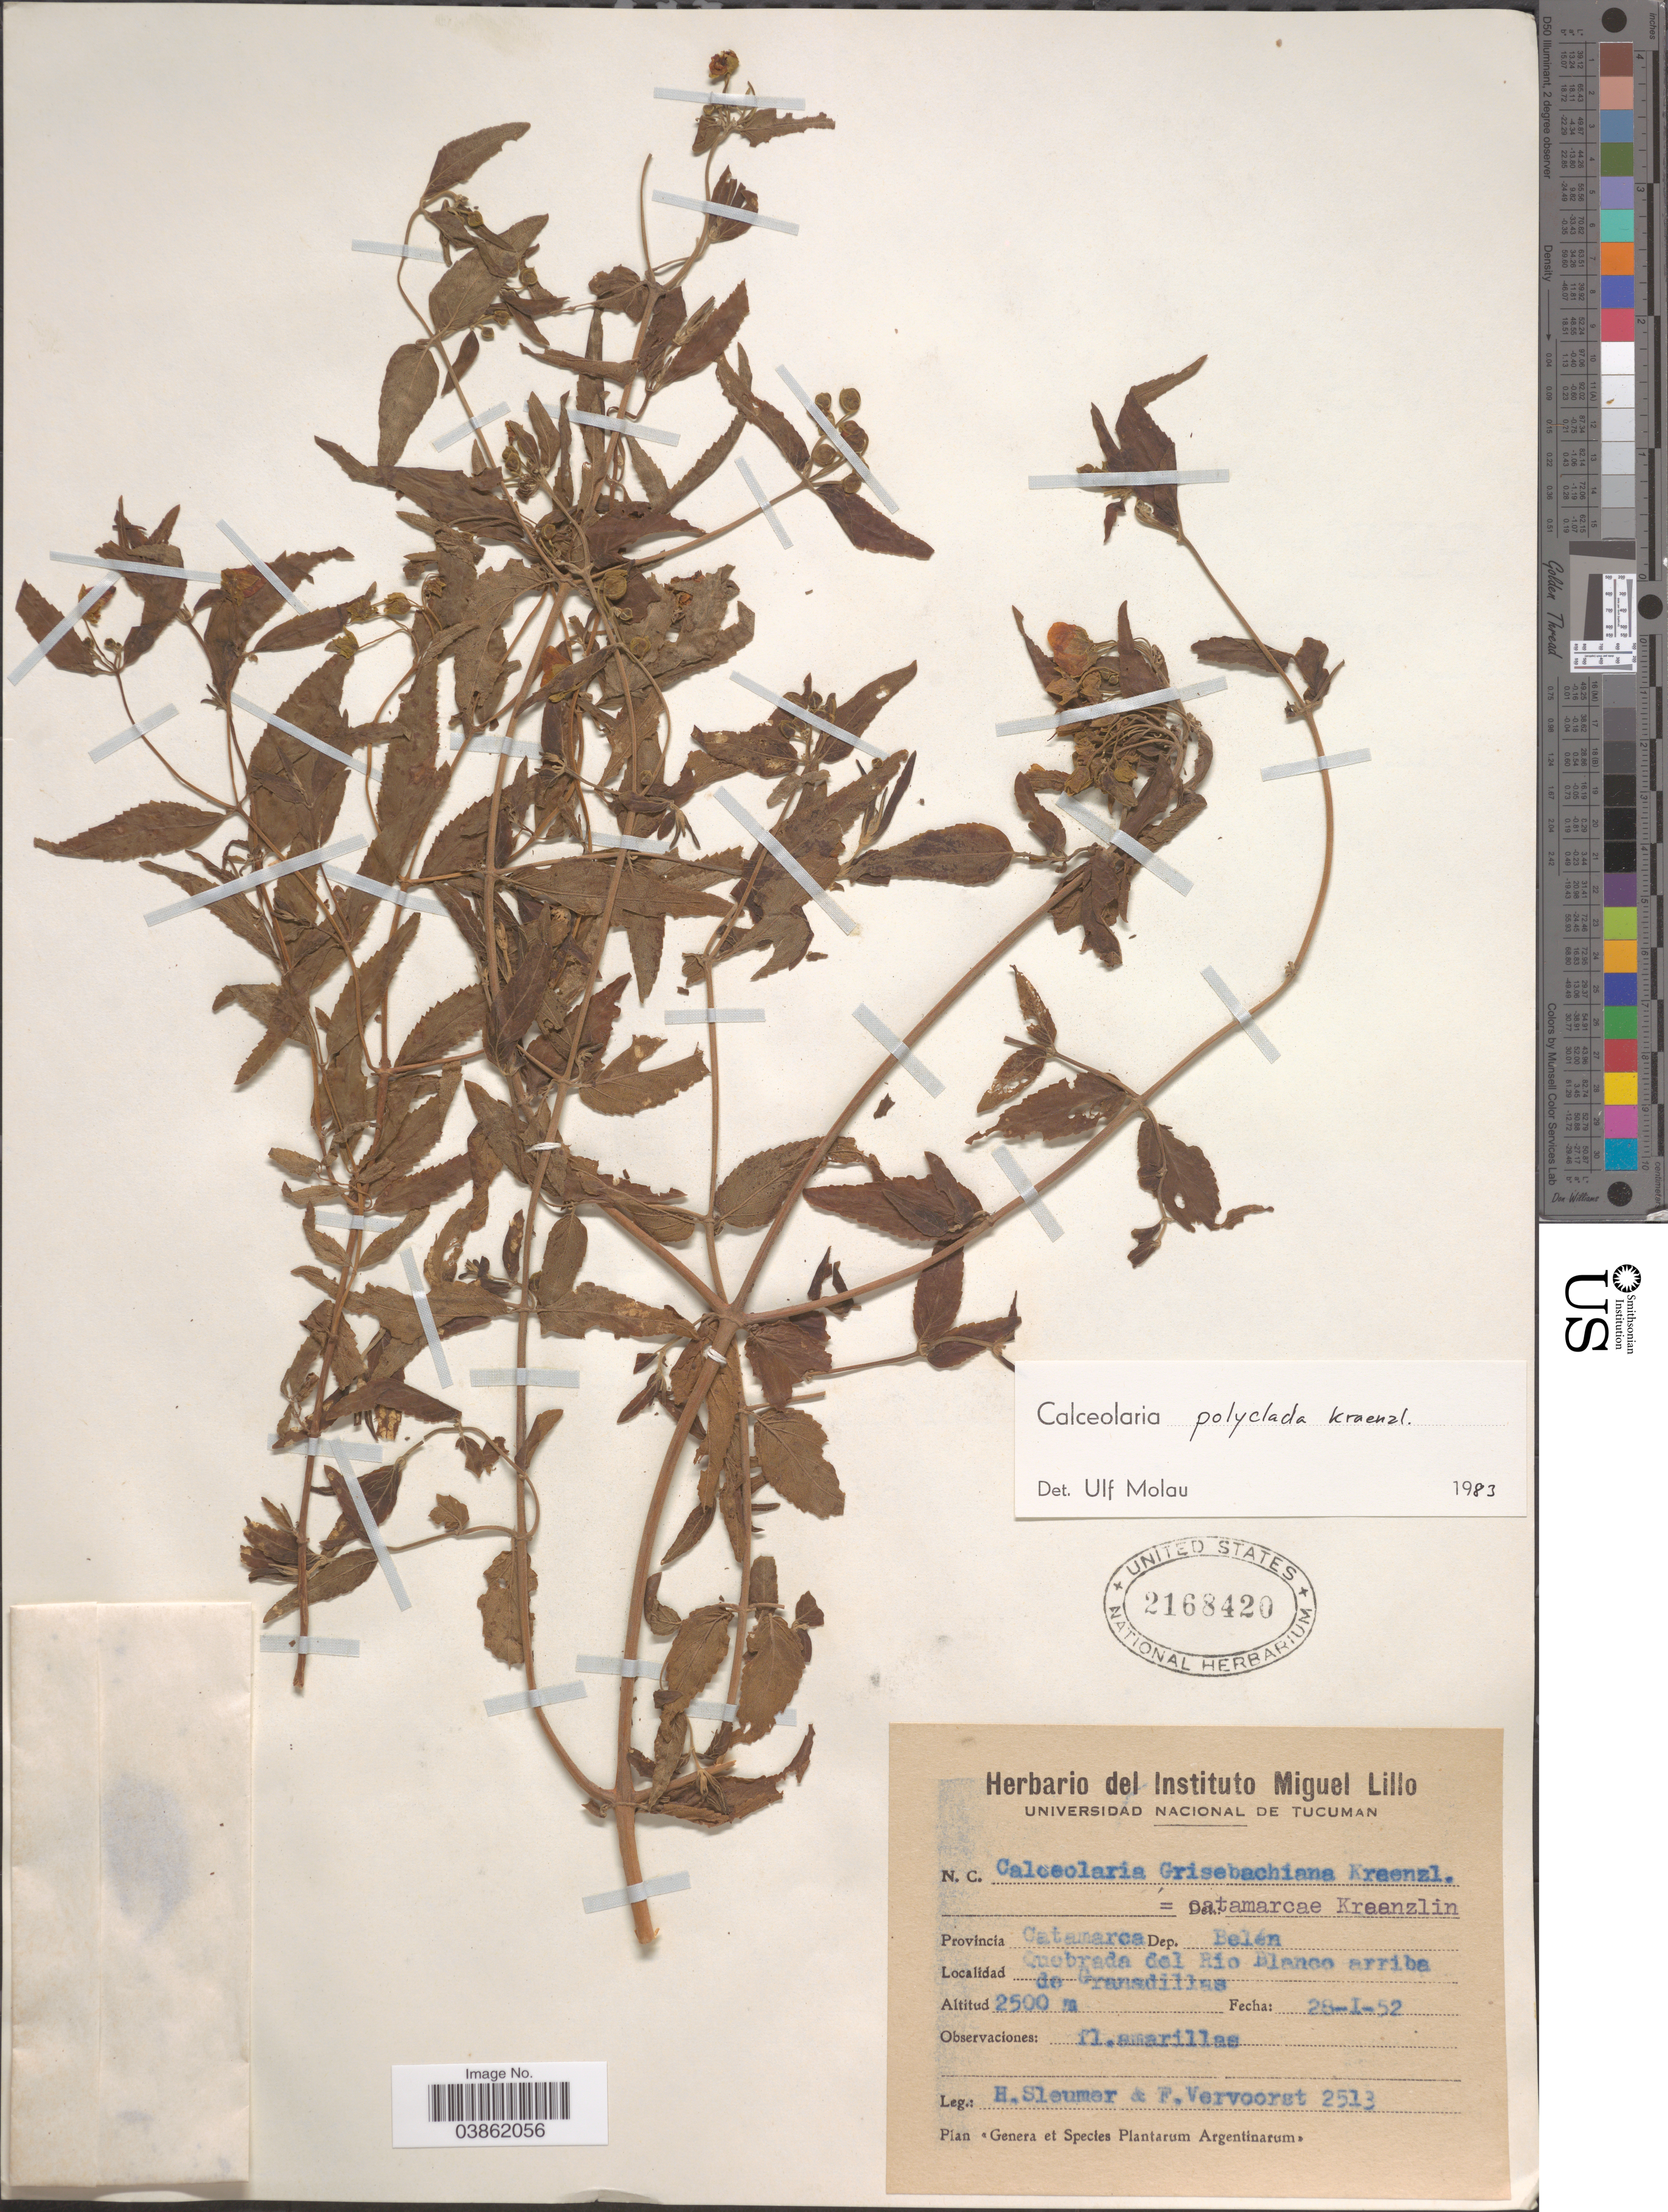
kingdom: Plantae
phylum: Tracheophyta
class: Magnoliopsida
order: Lamiales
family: Calceolariaceae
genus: Calceolaria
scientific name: Calceolaria polyclada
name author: Kraenzl.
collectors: H. O. Sleumer & F. Vervoorst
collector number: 2513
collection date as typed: Transcribed d/m/y: 28/1/52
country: Argentina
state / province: Catamarca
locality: Dep. Belén. Quebrada del Rio Blanco arriba de Gransdillas.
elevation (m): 2500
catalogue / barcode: US 2168420